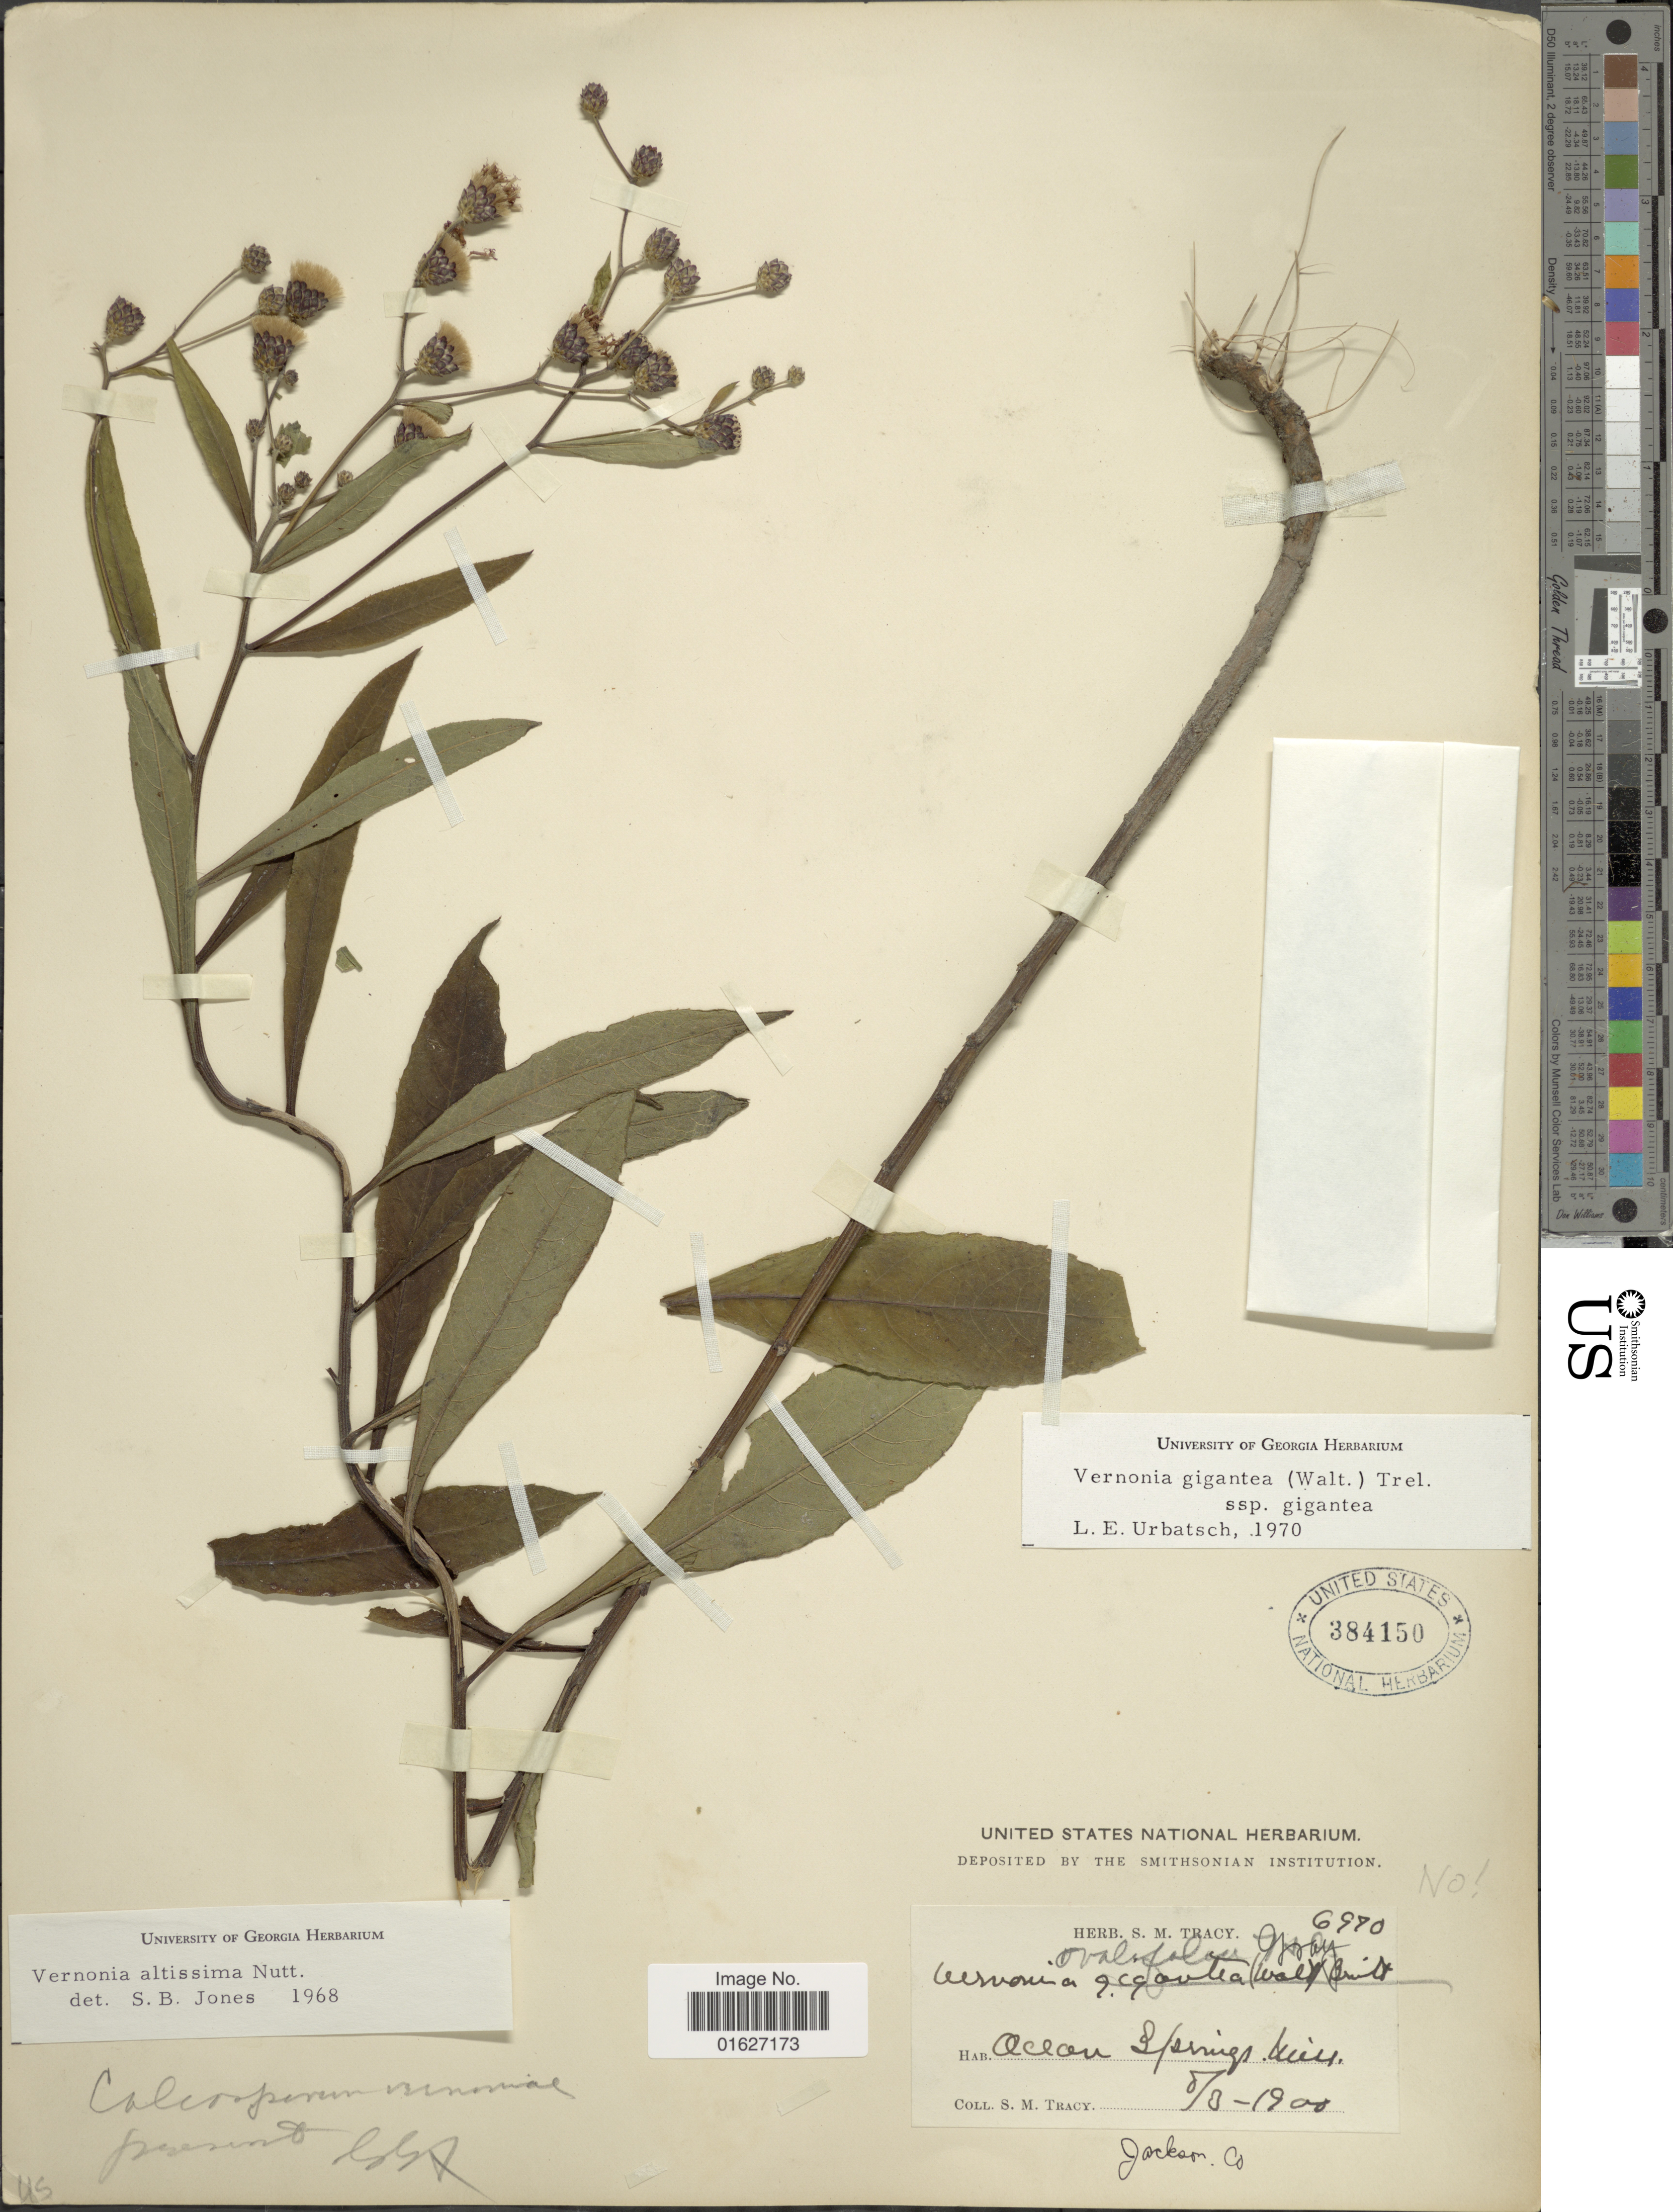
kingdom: Plantae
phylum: Tracheophyta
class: Magnoliopsida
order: Asterales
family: Asteraceae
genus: Vernonia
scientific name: Vernonia gigantea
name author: (Walter) Trel.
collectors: S. M. Tracy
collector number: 6970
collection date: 1900-08-08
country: United States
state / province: Mississippi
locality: Ocean Springs, Jackson Co.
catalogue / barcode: US 384150